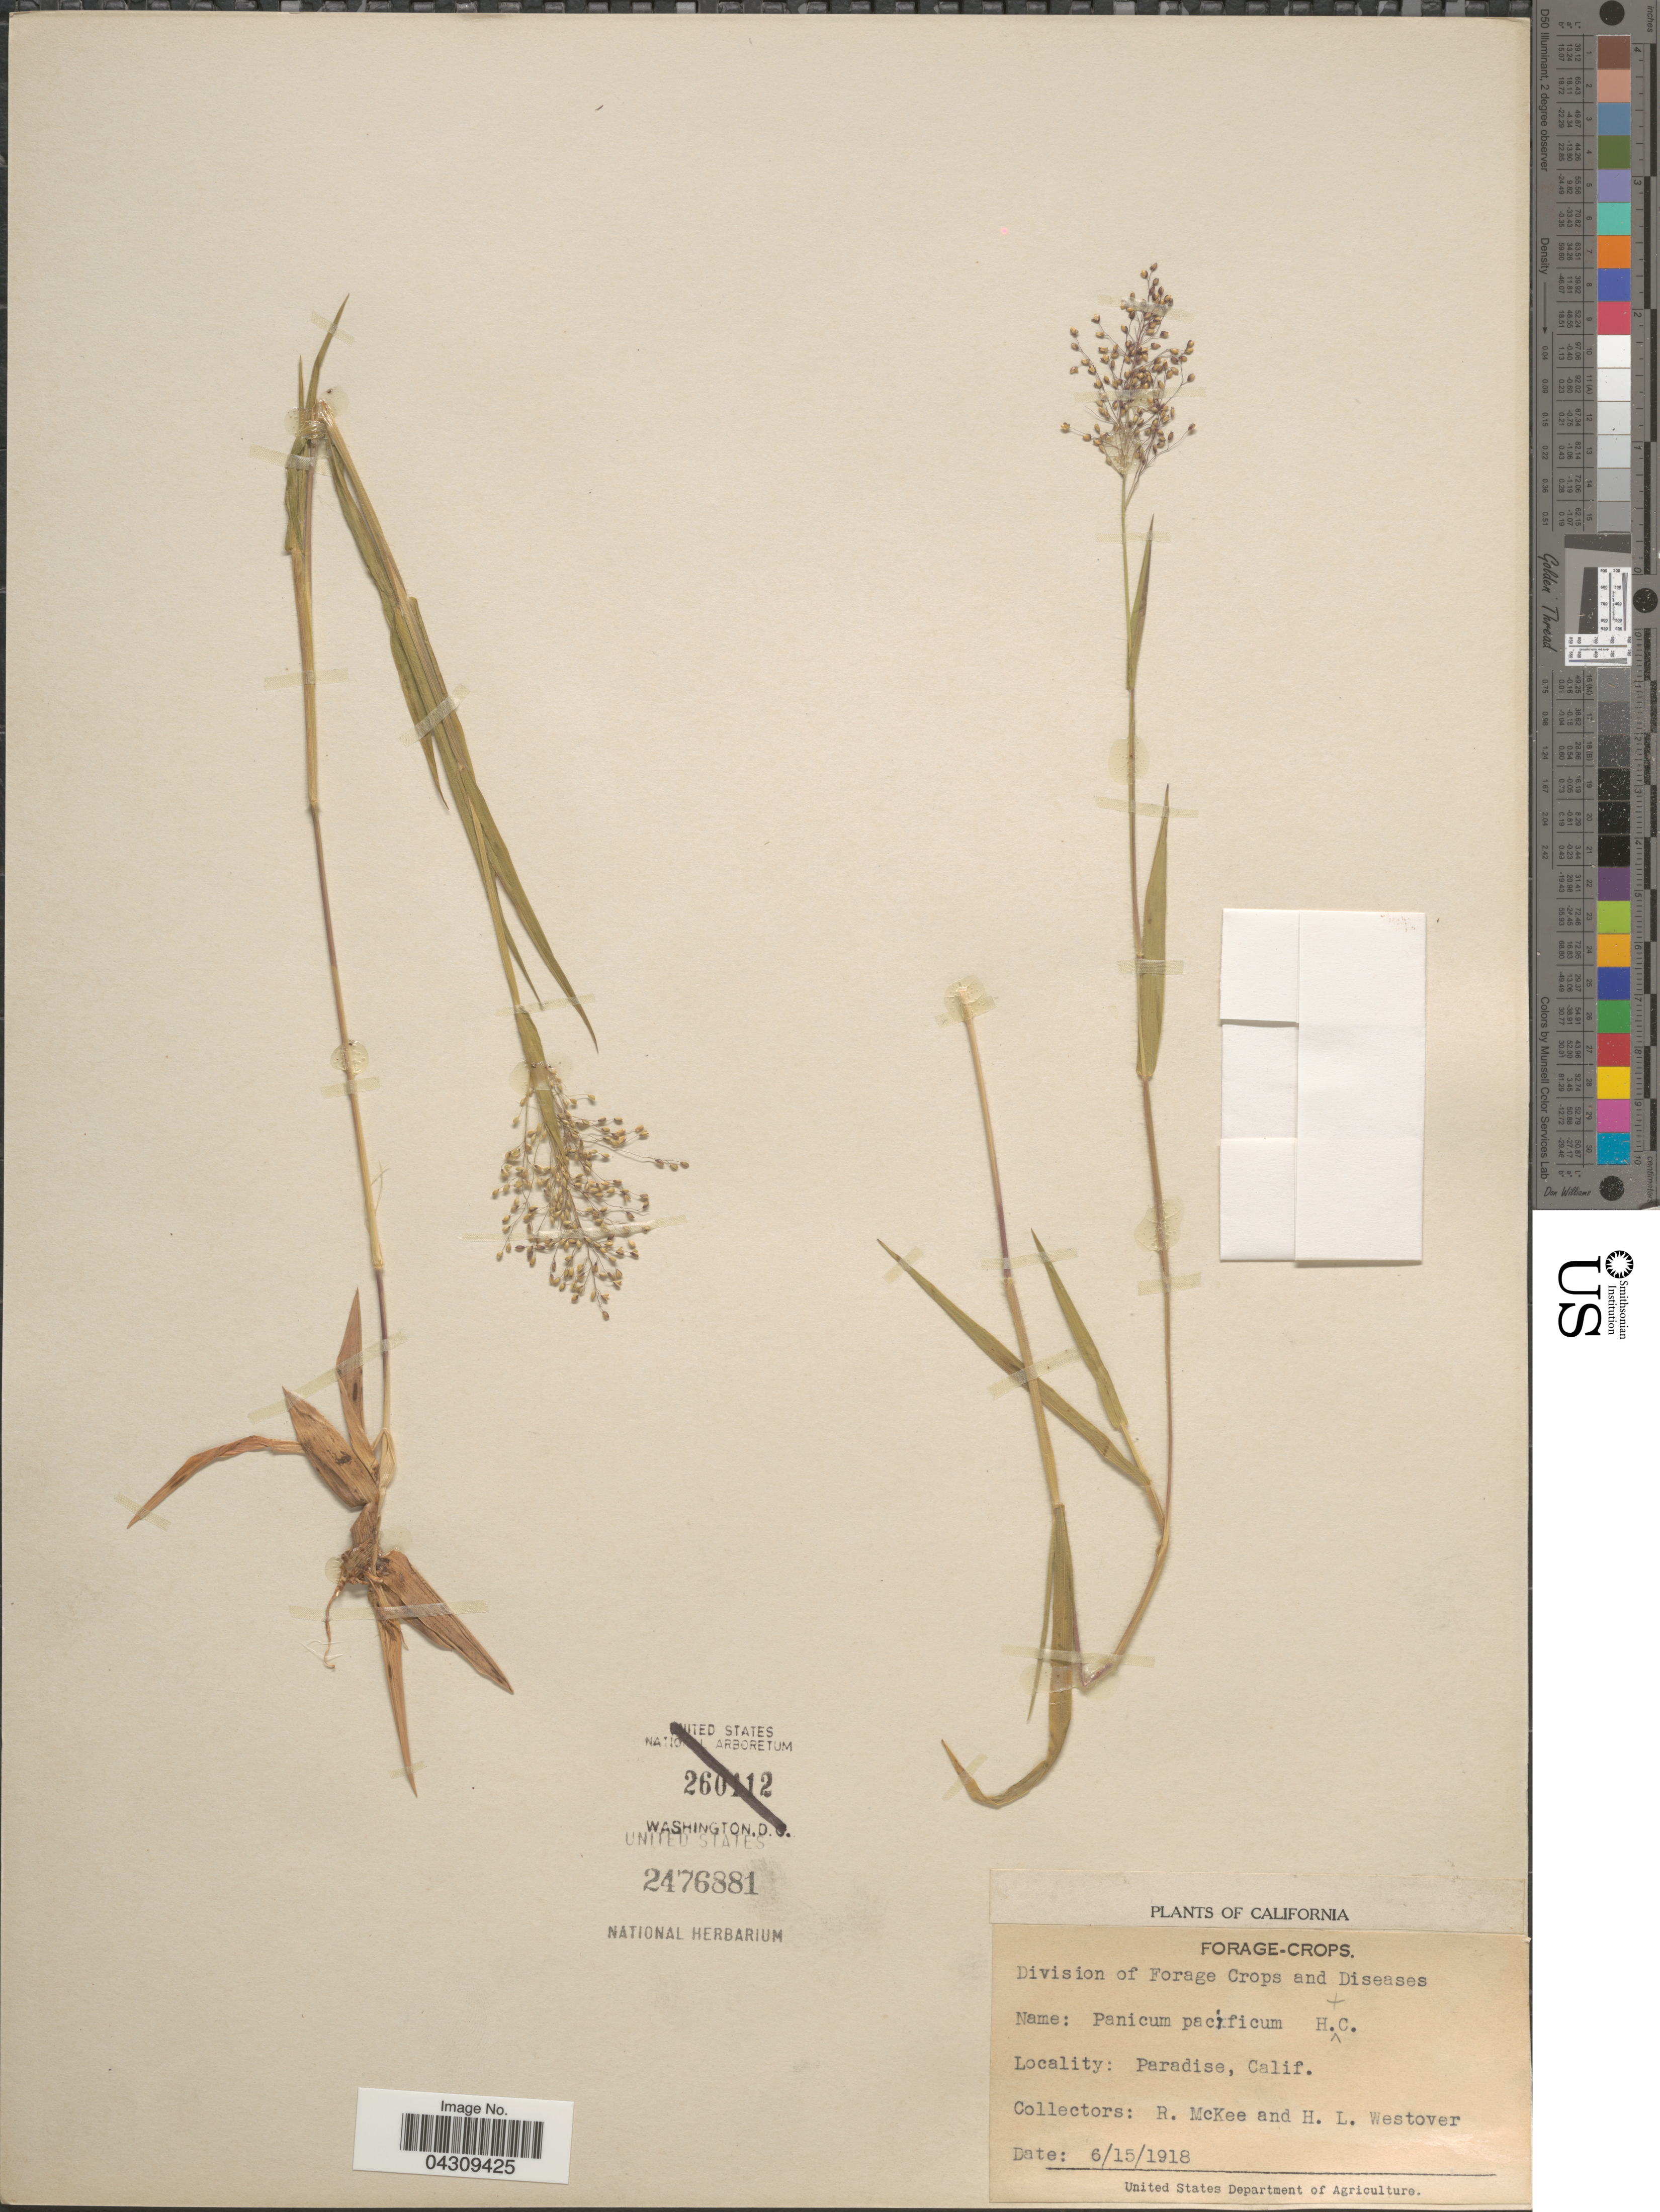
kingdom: Plantae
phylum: Tracheophyta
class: Liliopsida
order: Poales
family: Poaceae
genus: Dichanthelium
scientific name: Dichanthelium acuminatum var. acuminatum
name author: (Sw.) Gould & C.A. Clark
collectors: R. Mckee & H. Westover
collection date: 1918-06-15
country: United States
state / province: California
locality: Paradise.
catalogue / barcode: US 2476881